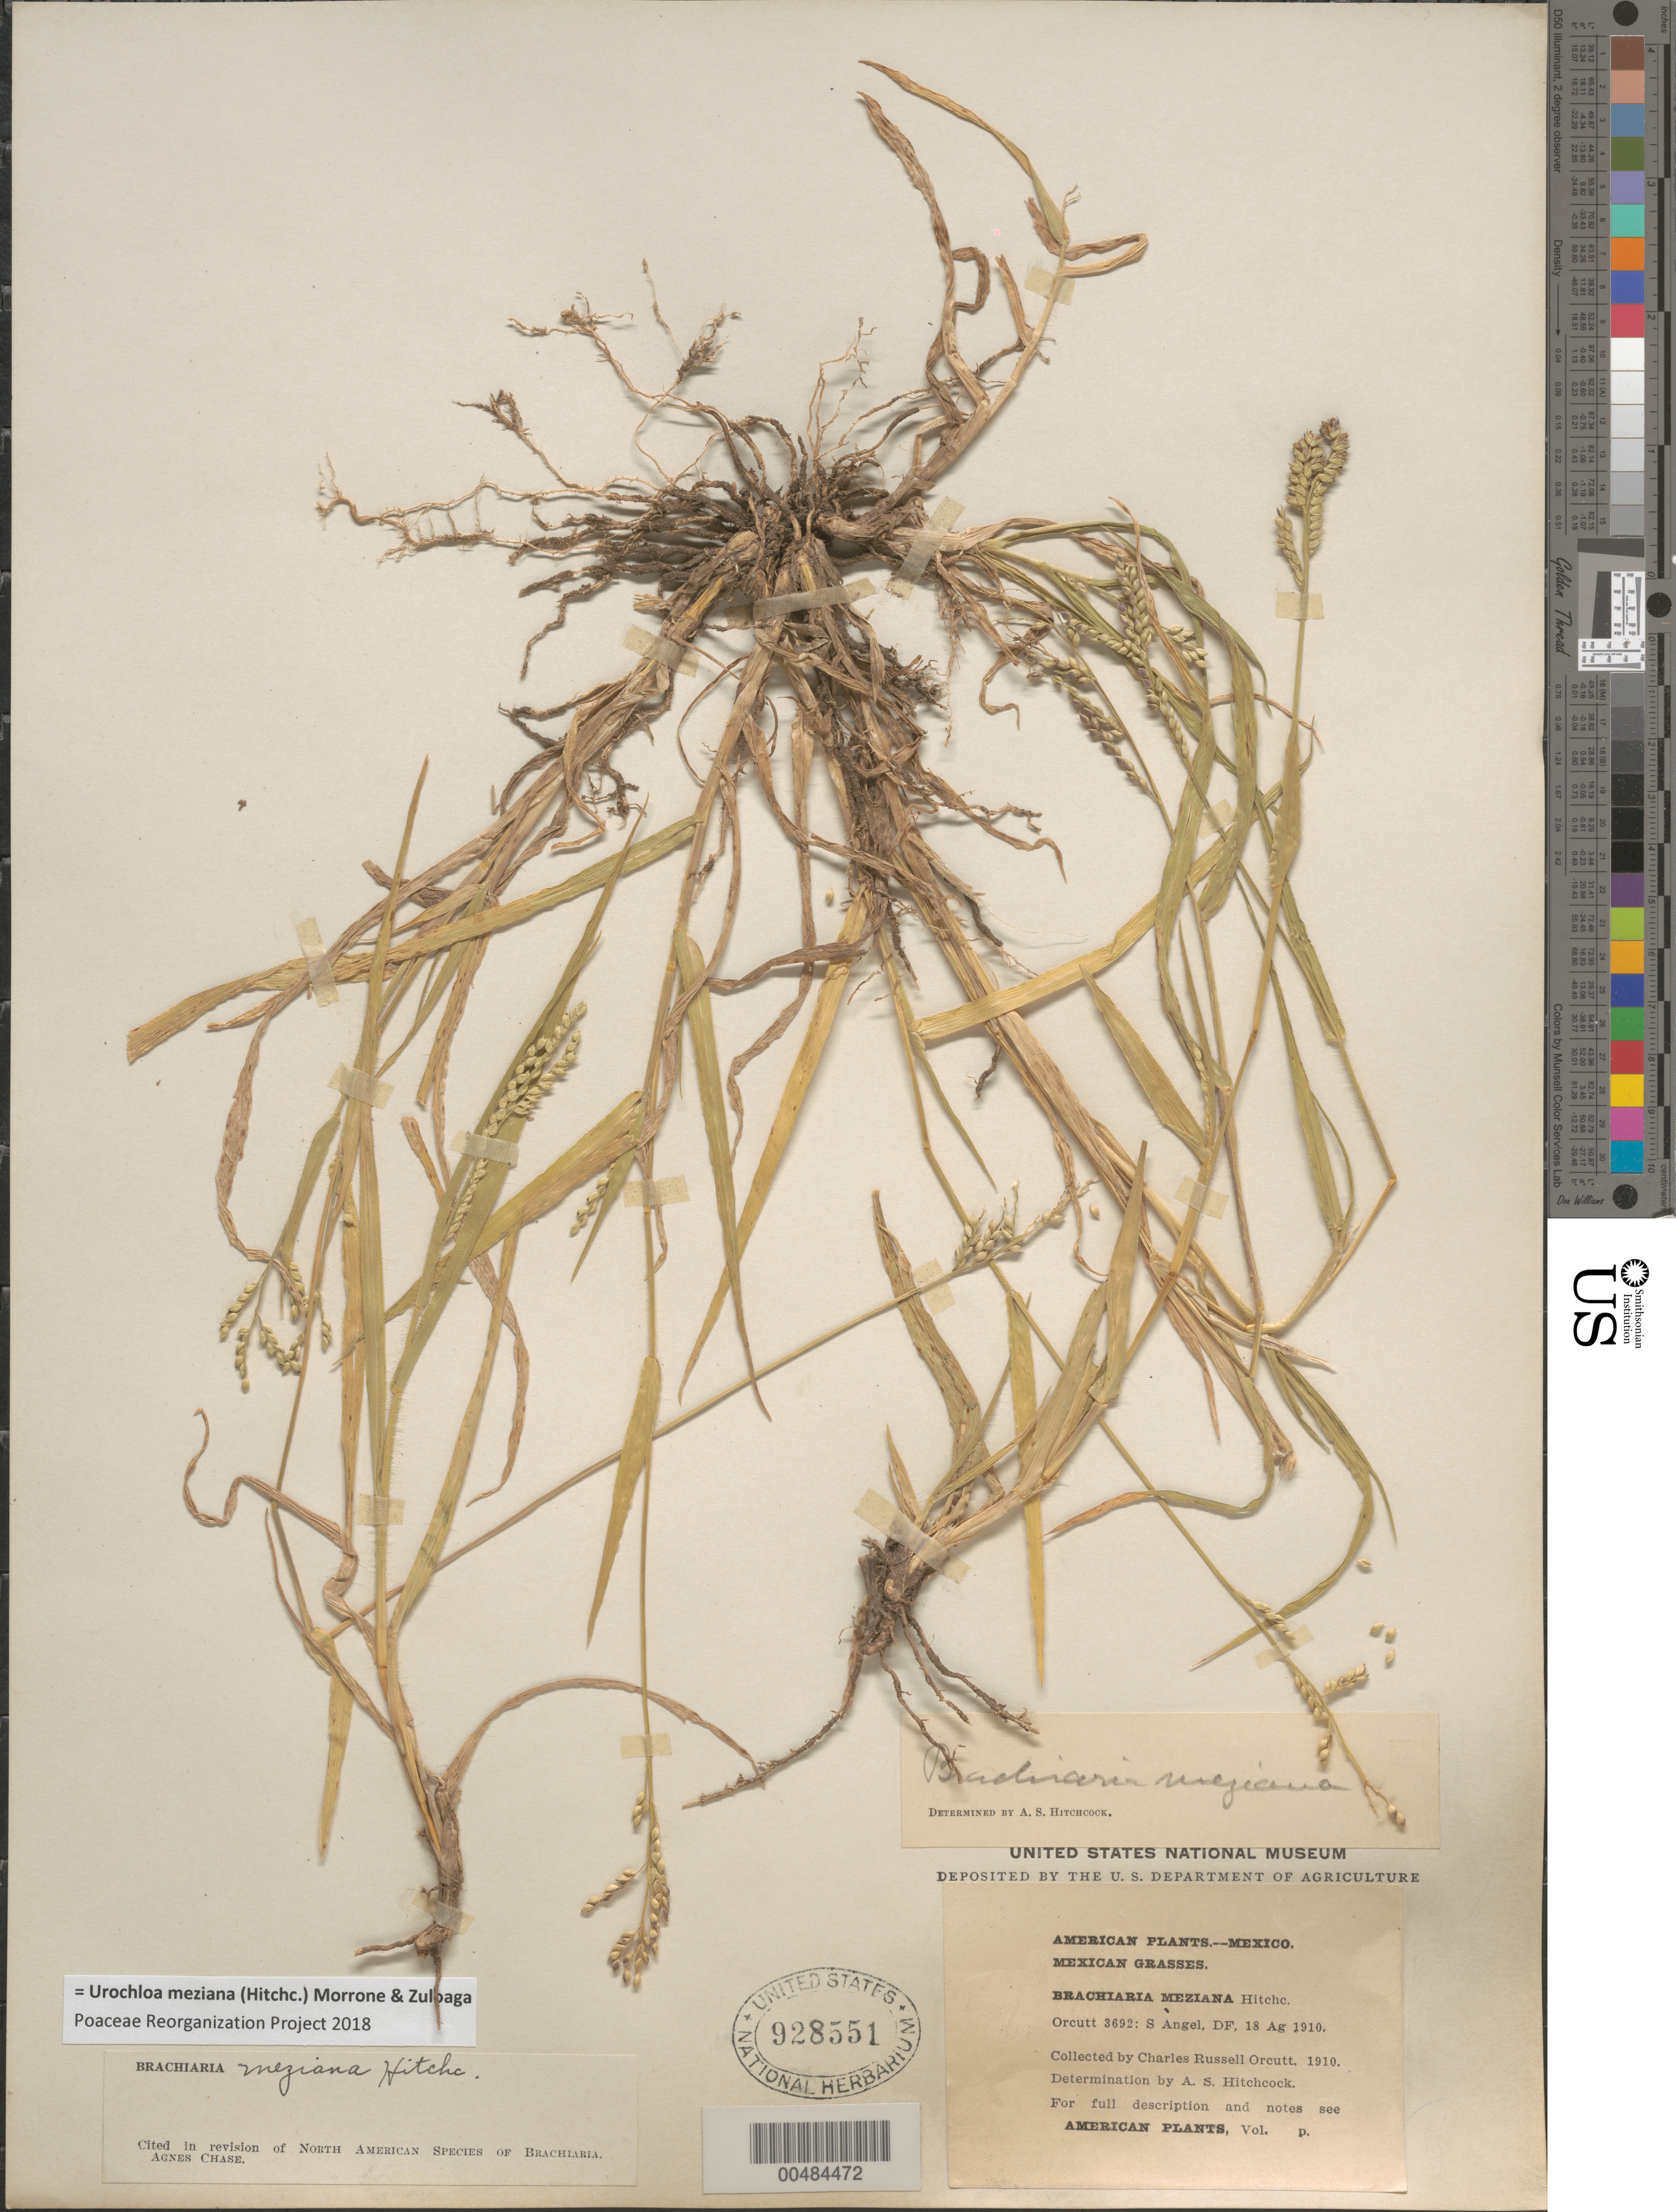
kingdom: Plantae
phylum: Tracheophyta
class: Liliopsida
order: Poales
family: Poaceae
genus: Brachiaria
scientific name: Brachiaria meziana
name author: Hitchc.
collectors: C. R. Orcutt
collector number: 3692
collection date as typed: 18 Aug 1910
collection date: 1910-08-18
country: Mexico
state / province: Distrito Federal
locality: San Angel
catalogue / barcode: US 928551